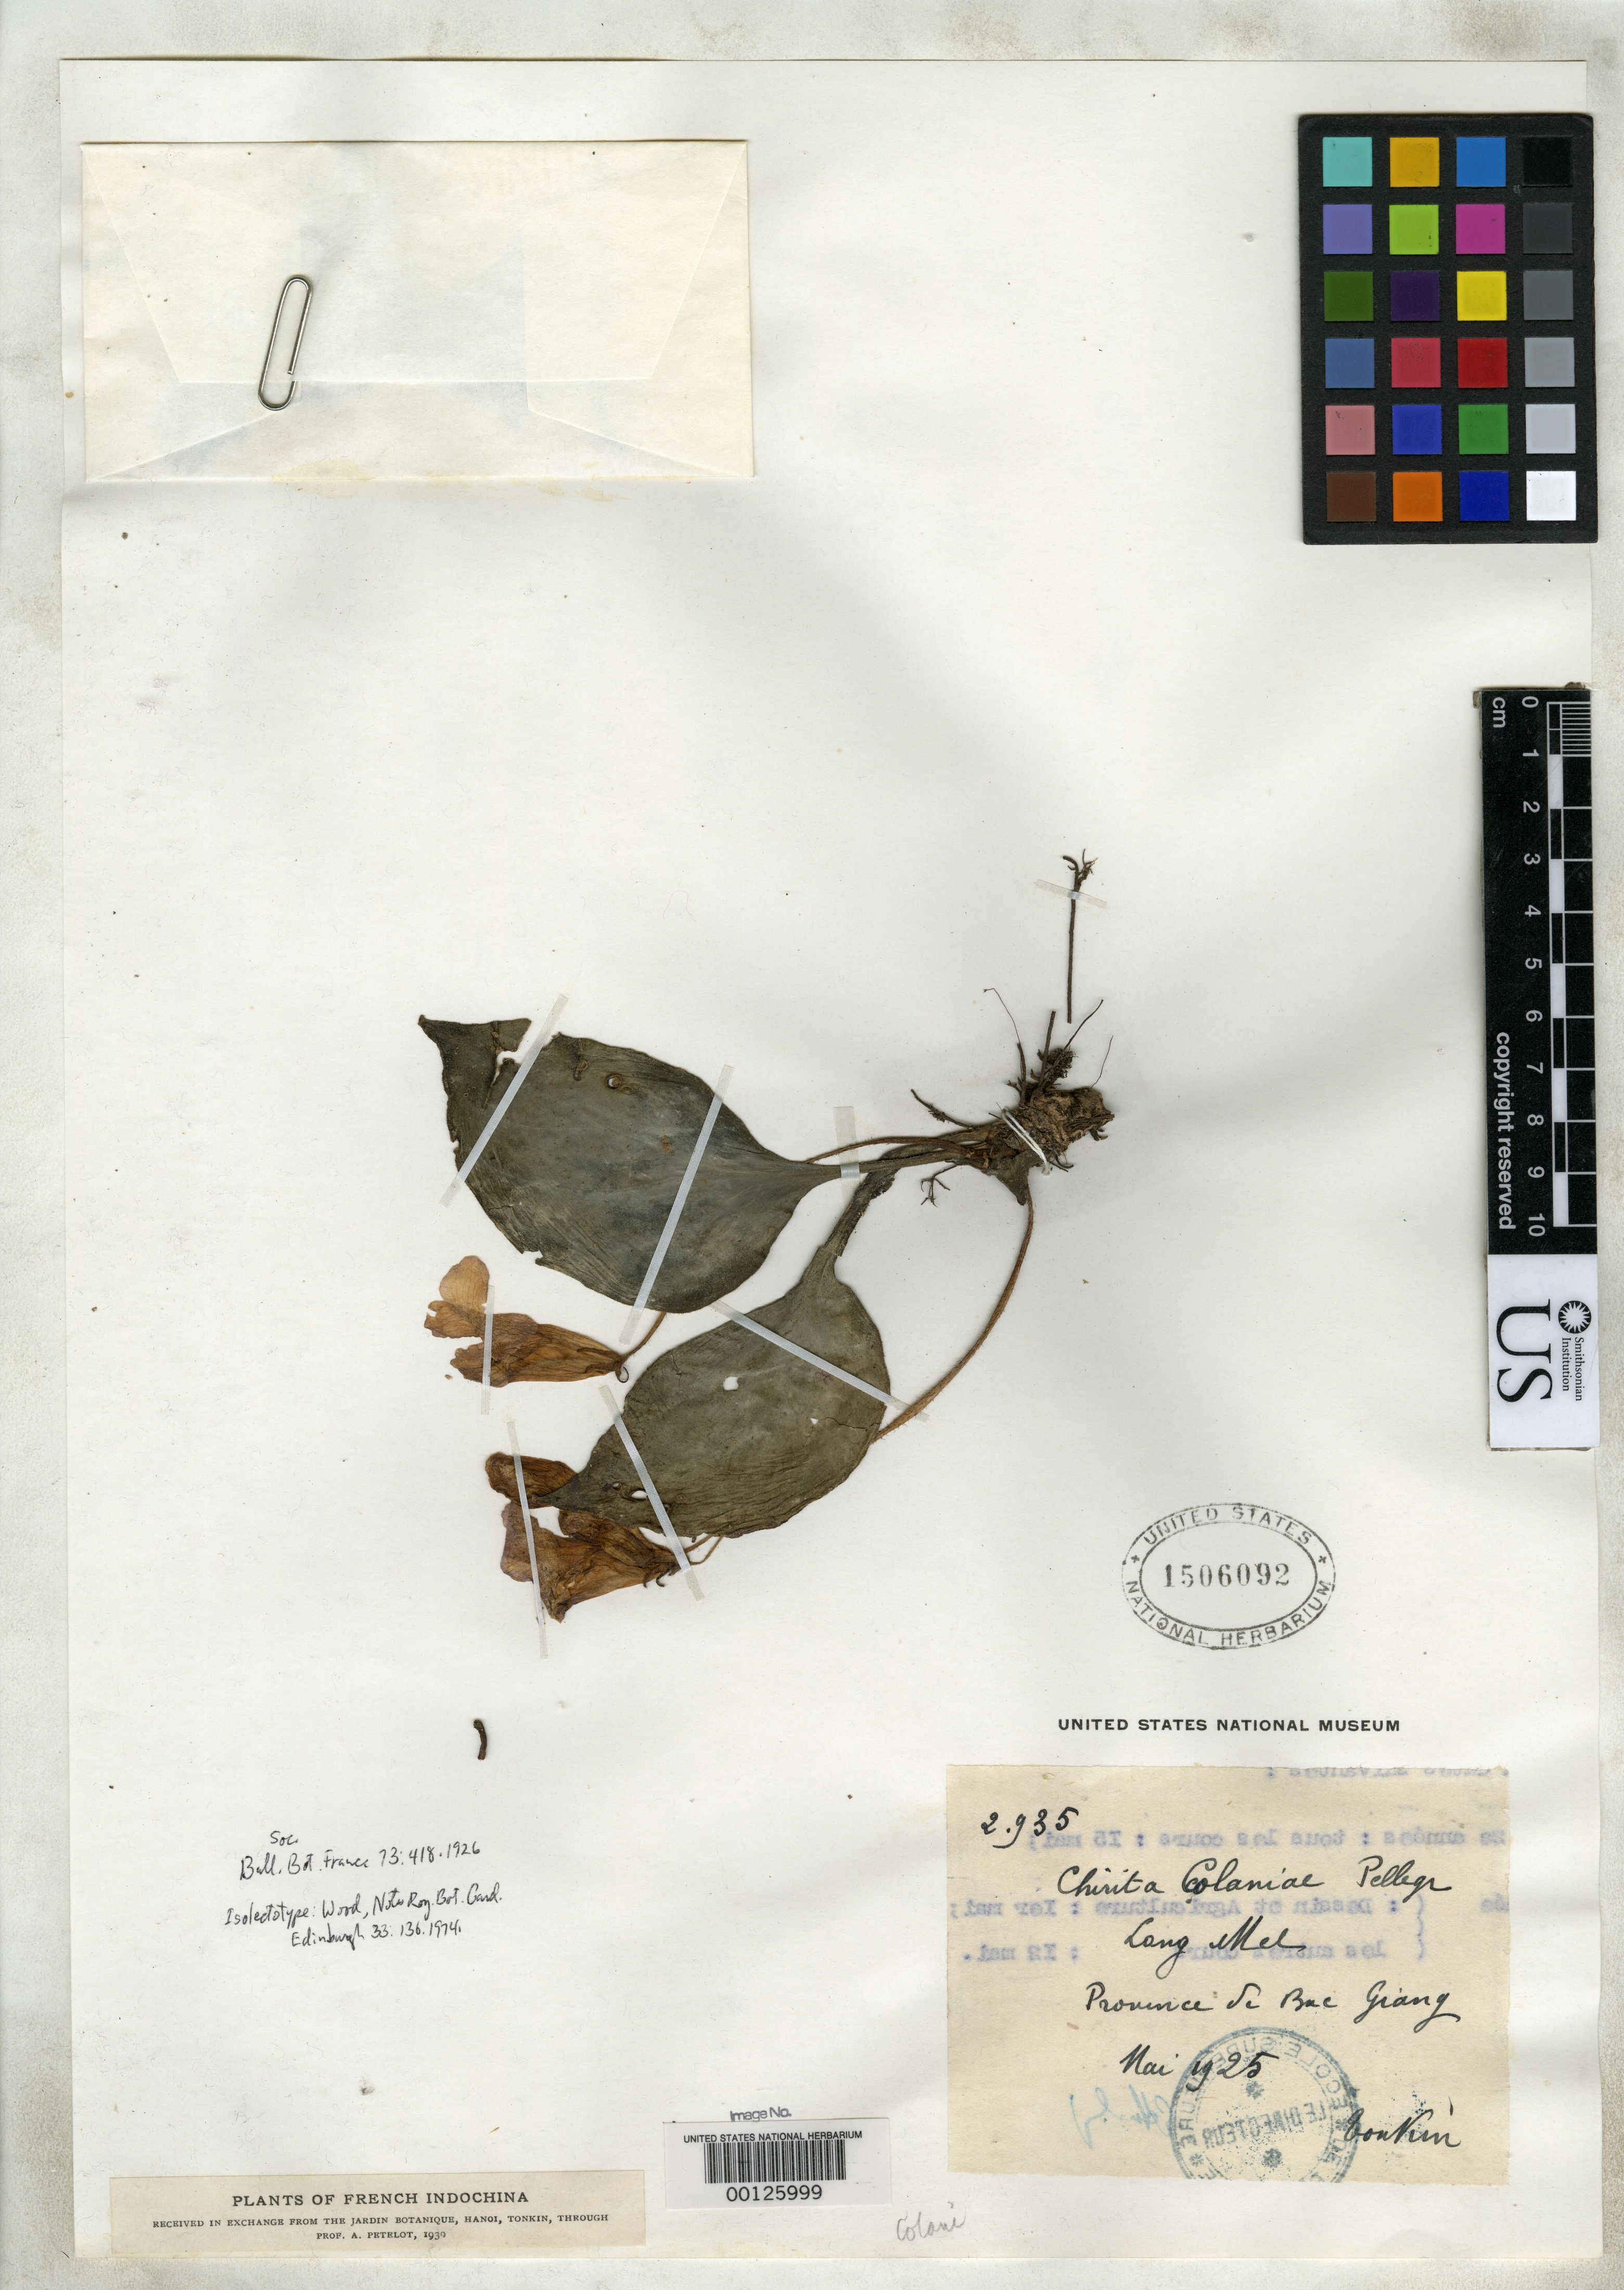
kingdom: Plantae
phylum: Tracheophyta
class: Magnoliopsida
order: Lamiales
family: Gesneriaceae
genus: Chirita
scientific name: Chirita colaniae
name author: Pellegr.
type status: Isolectotype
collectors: E. Colani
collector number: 2935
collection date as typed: May 1925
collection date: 1925-05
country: Vietnam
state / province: Bac Giang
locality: Lang Mit.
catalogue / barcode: US 1506092